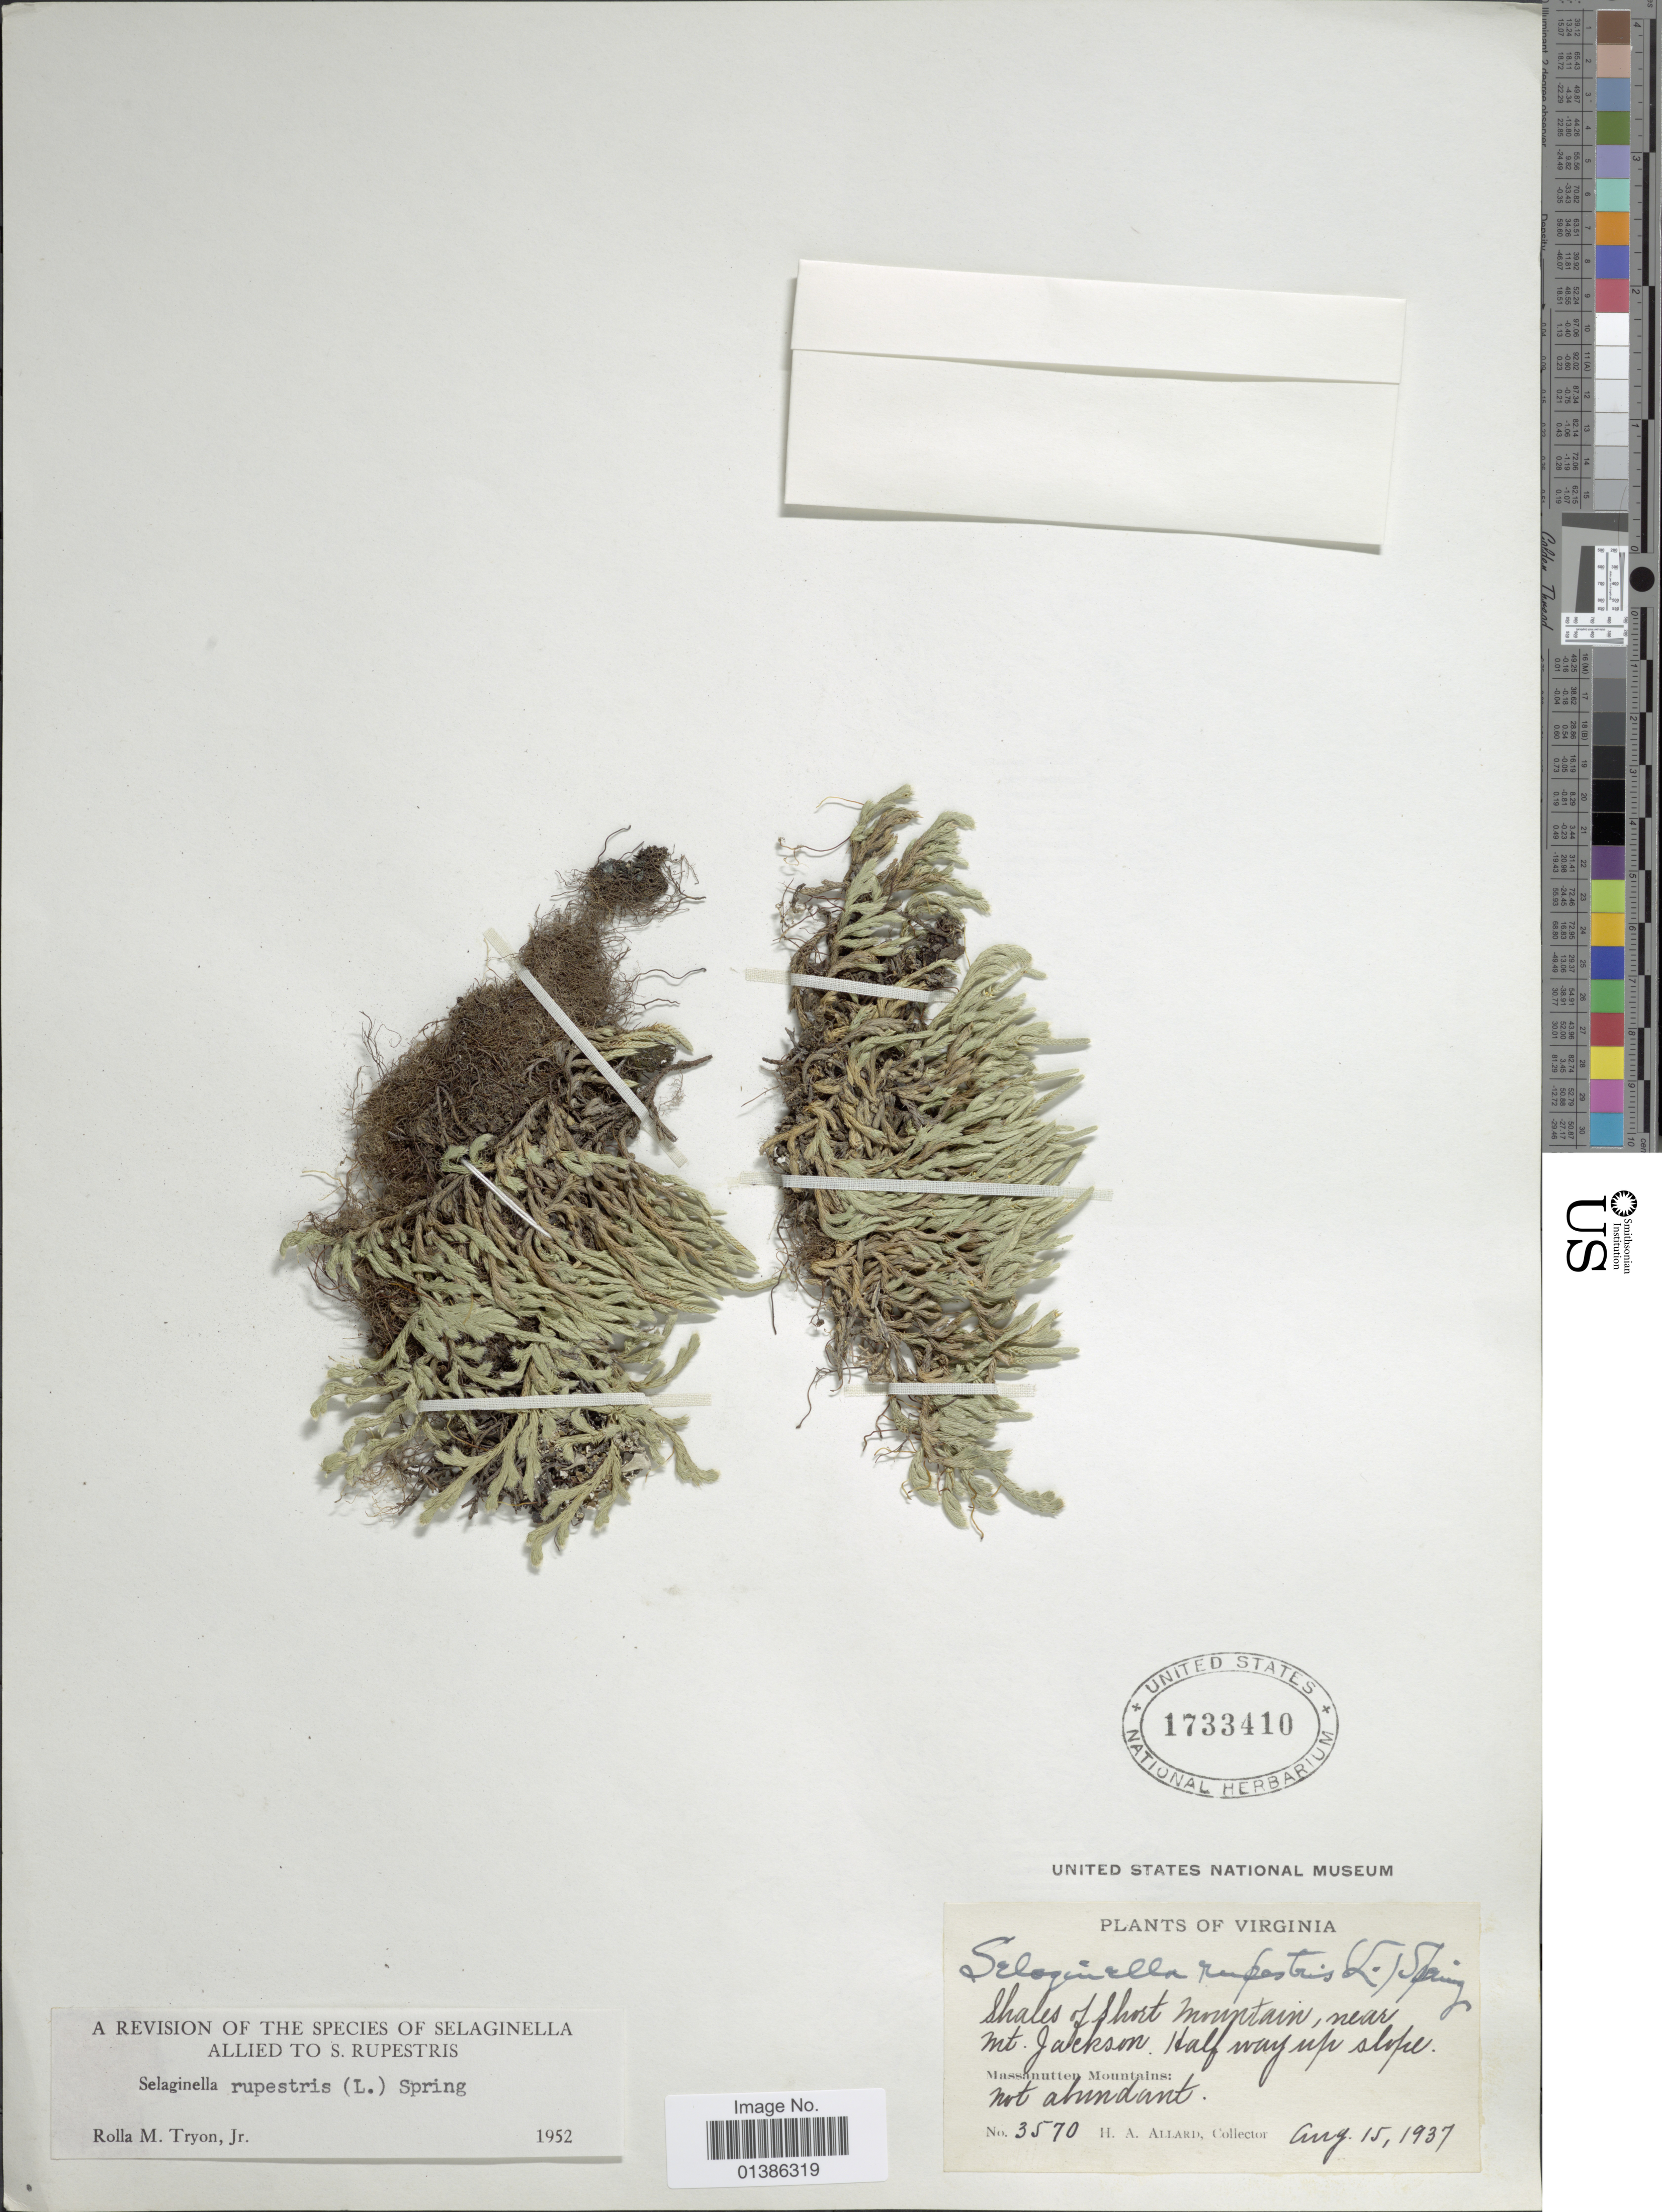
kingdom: Plantae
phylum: Tracheophyta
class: Lycopodiopsida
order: Selaginellales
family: Selaginellaceae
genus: Selaginella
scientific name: Selaginella rupestris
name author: (L.) Spring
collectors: H. A. Allard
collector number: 3570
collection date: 1937-08-15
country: United States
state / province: Virginia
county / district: Shenandoah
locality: Shales of Short Mountain, near Mt. Jackson, Massanutten Mountains.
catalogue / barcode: US 1733410